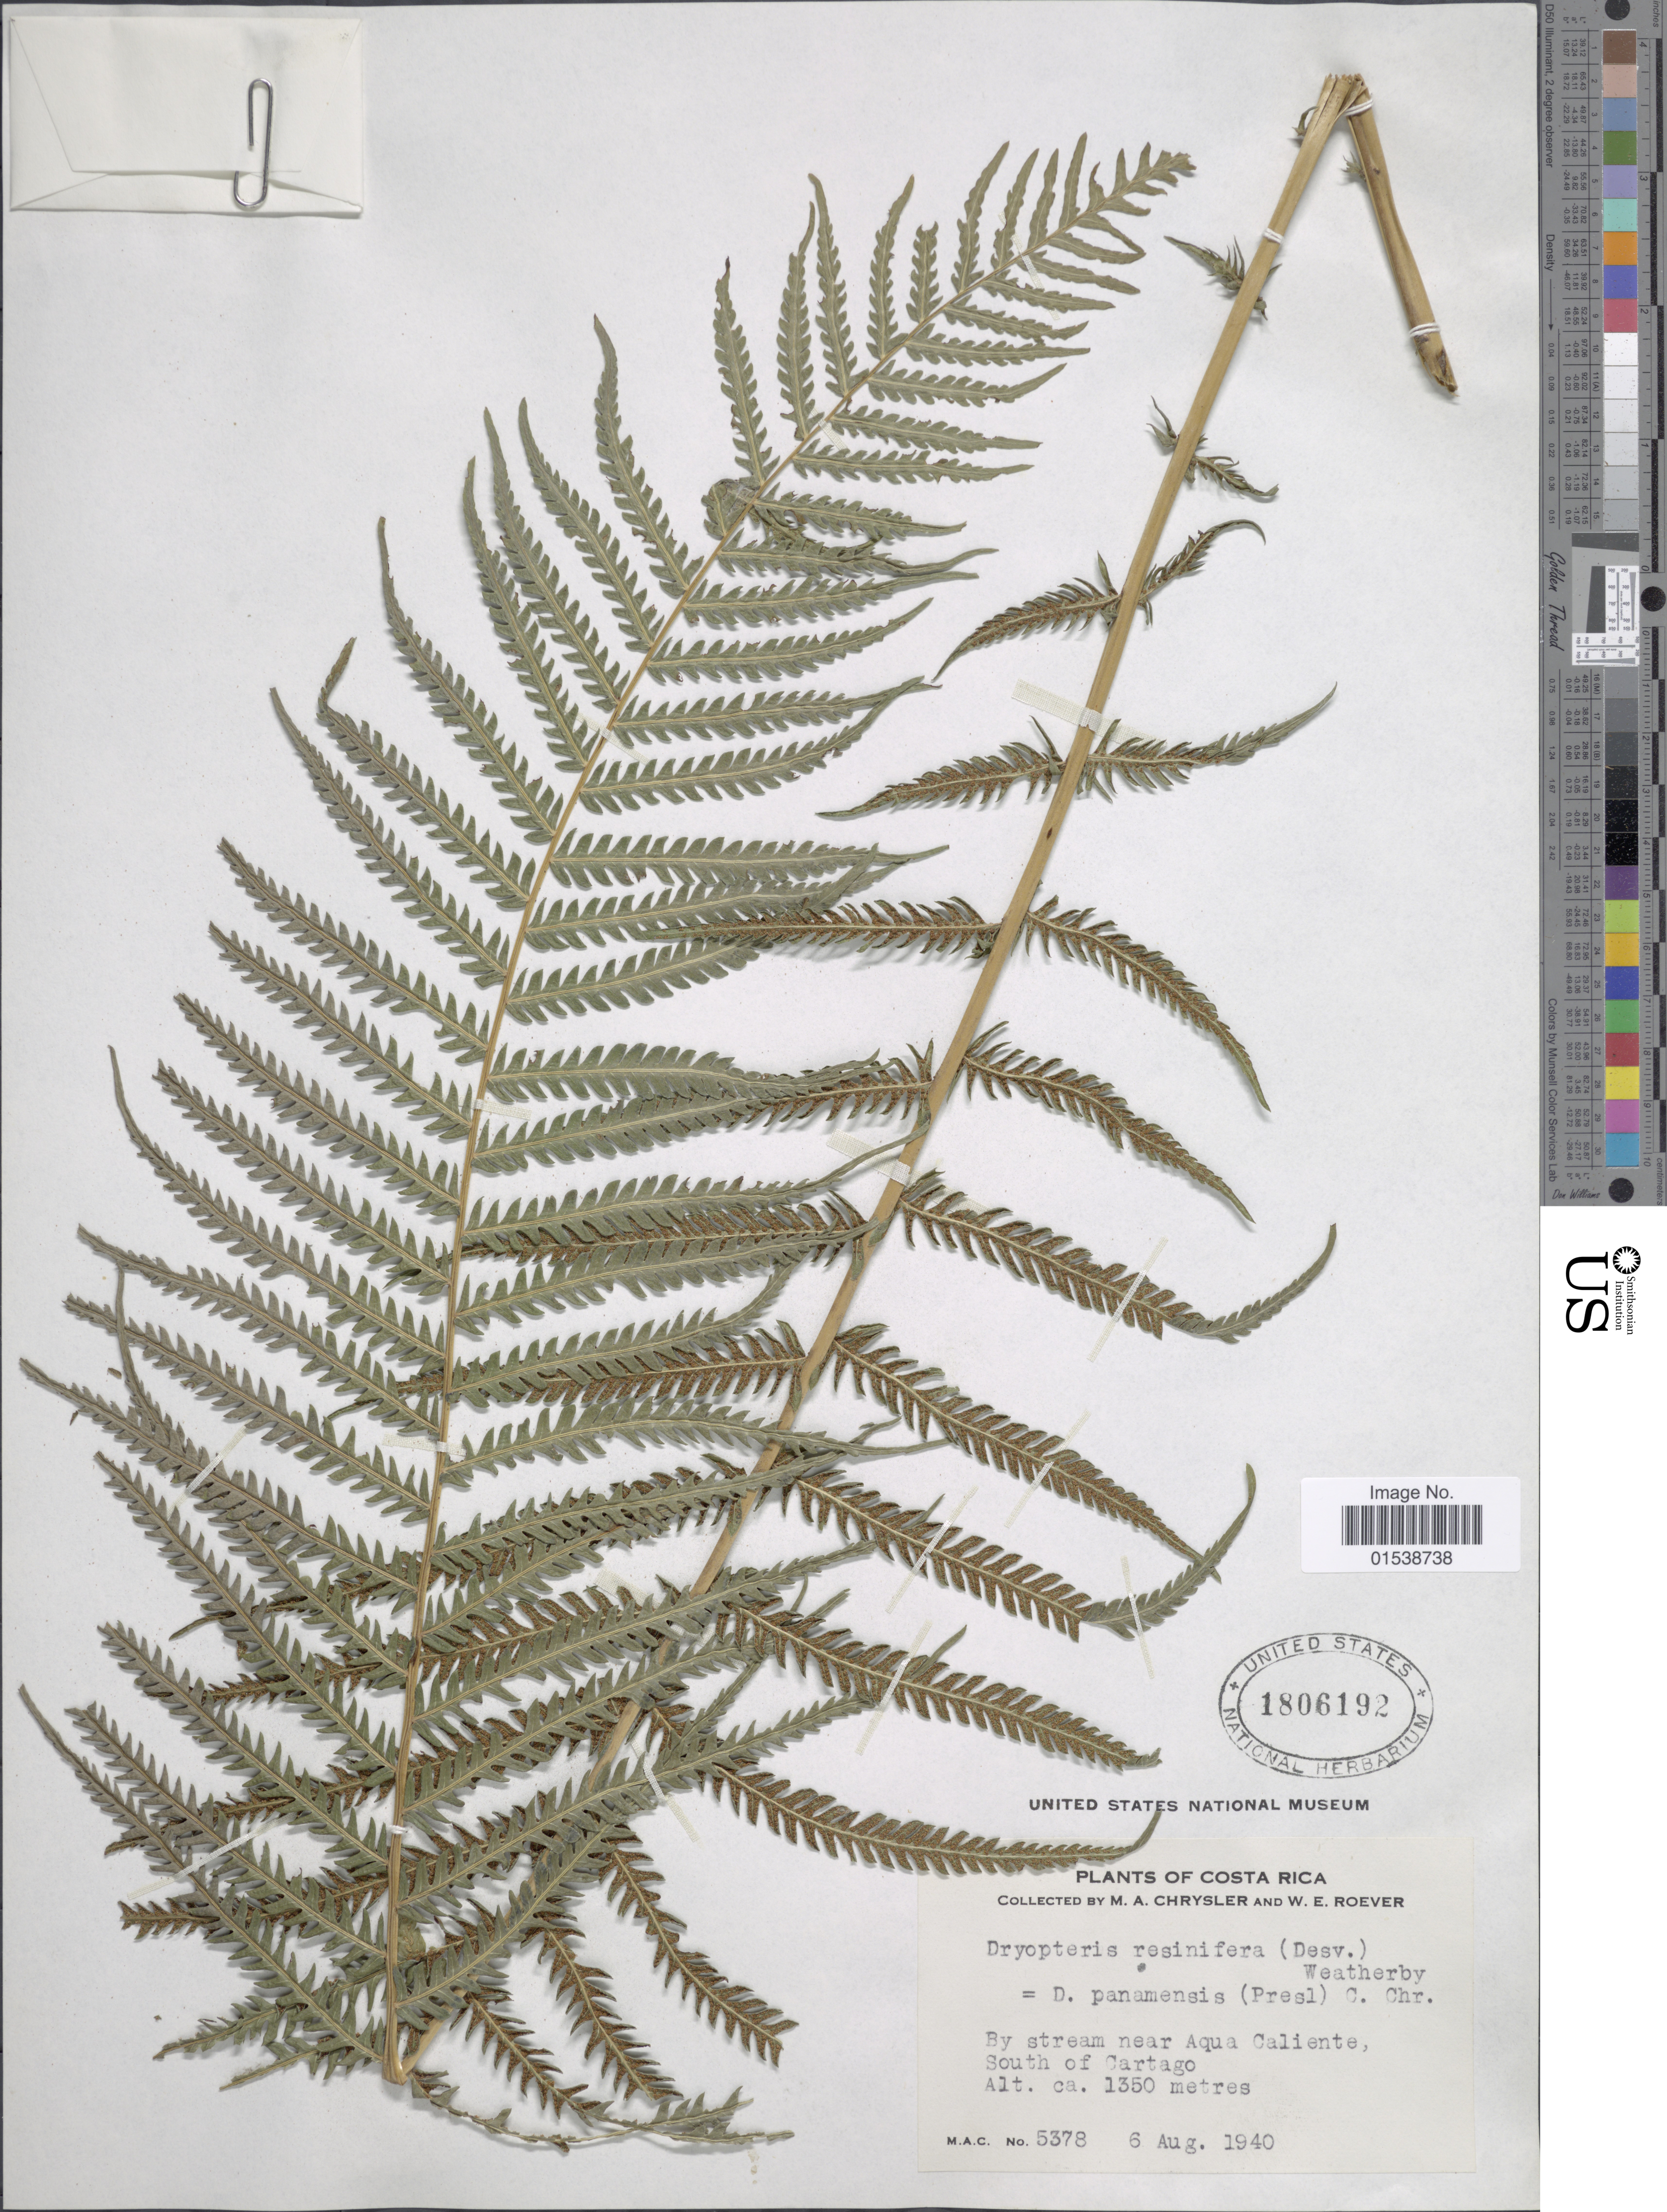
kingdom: Plantae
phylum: Tracheophyta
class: Polypodiopsida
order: Polypodiales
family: Thelypteridaceae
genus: Amauropelta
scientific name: Amauropelta resinifera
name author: (Desv.) Pic. Serm.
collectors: M. A. Chrysler & W. Roever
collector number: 5378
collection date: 1940-08-06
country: Costa Rica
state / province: Cartago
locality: By stream near Agua Caliente, South of Cartago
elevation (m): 1350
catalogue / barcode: US 1806192